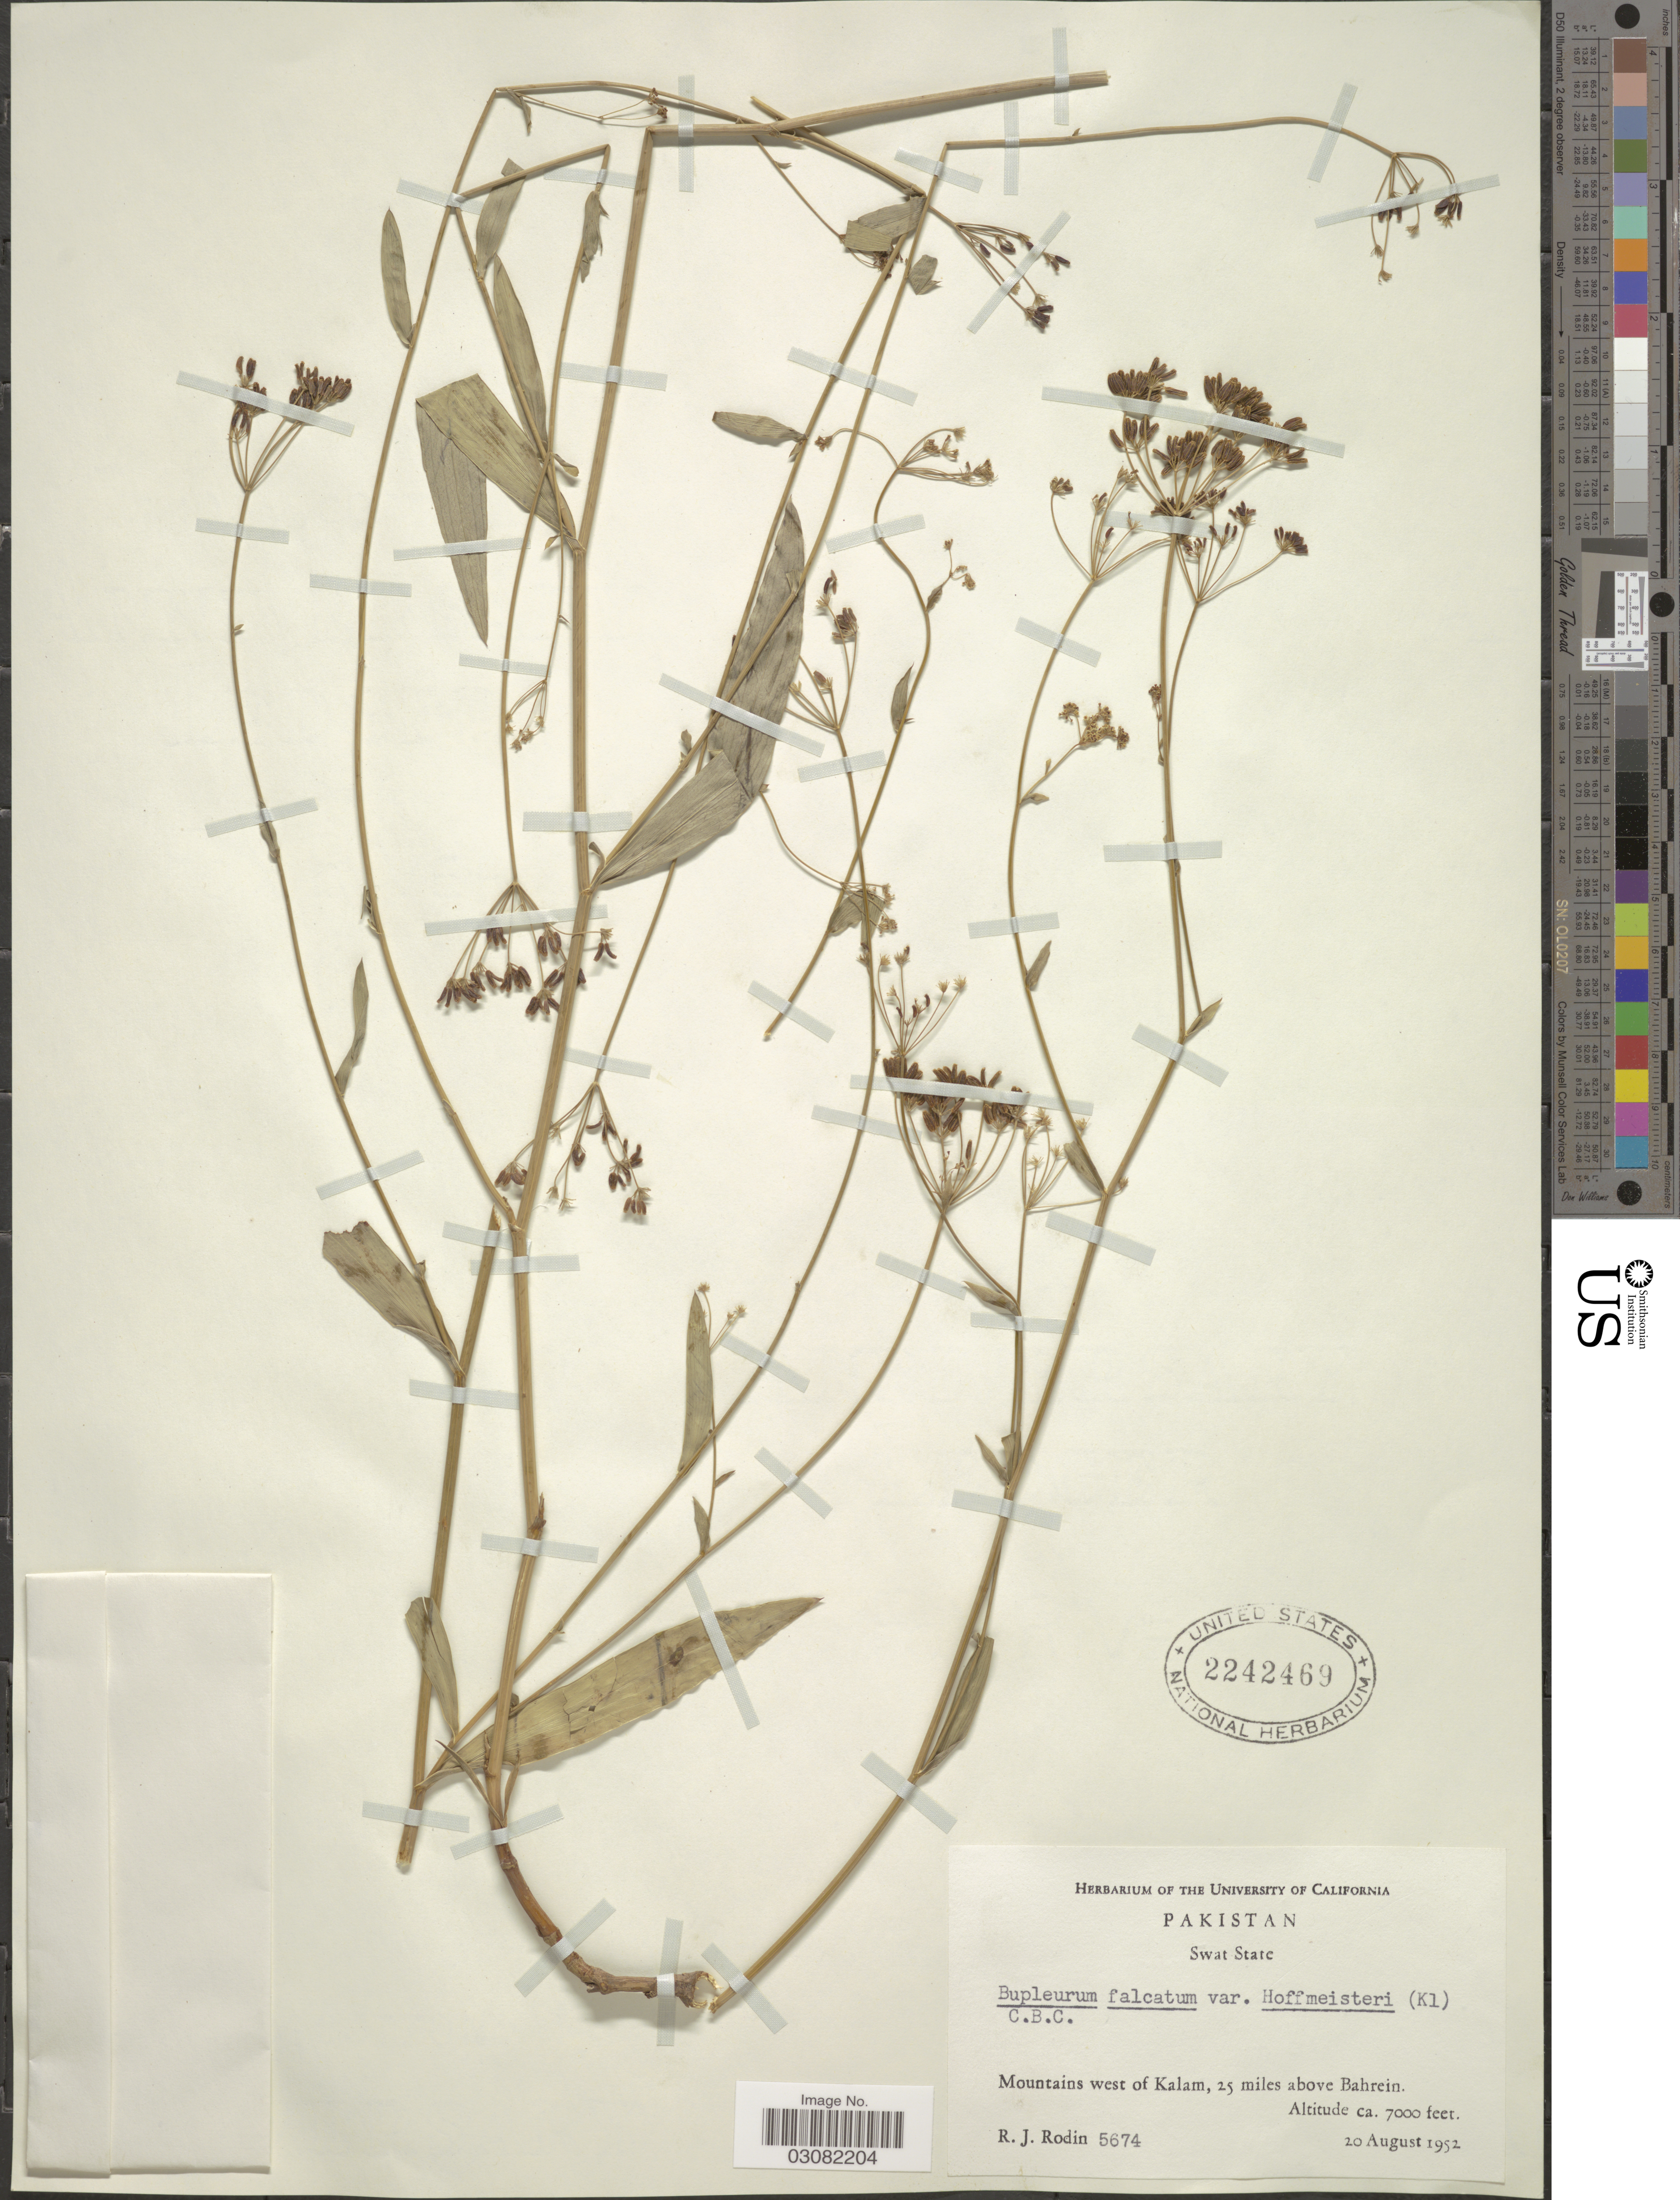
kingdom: Plantae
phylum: Tracheophyta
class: Magnoliopsida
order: Apiales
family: Apiaceae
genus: Bupleurum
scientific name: Bupleurum falcatum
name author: L.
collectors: R. J. Rodin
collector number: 5674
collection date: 1952-08-20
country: Pakistan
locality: Swat State, Mountains west of Kalam, 25 miles above Bahrein.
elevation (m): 2134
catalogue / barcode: US 2242469